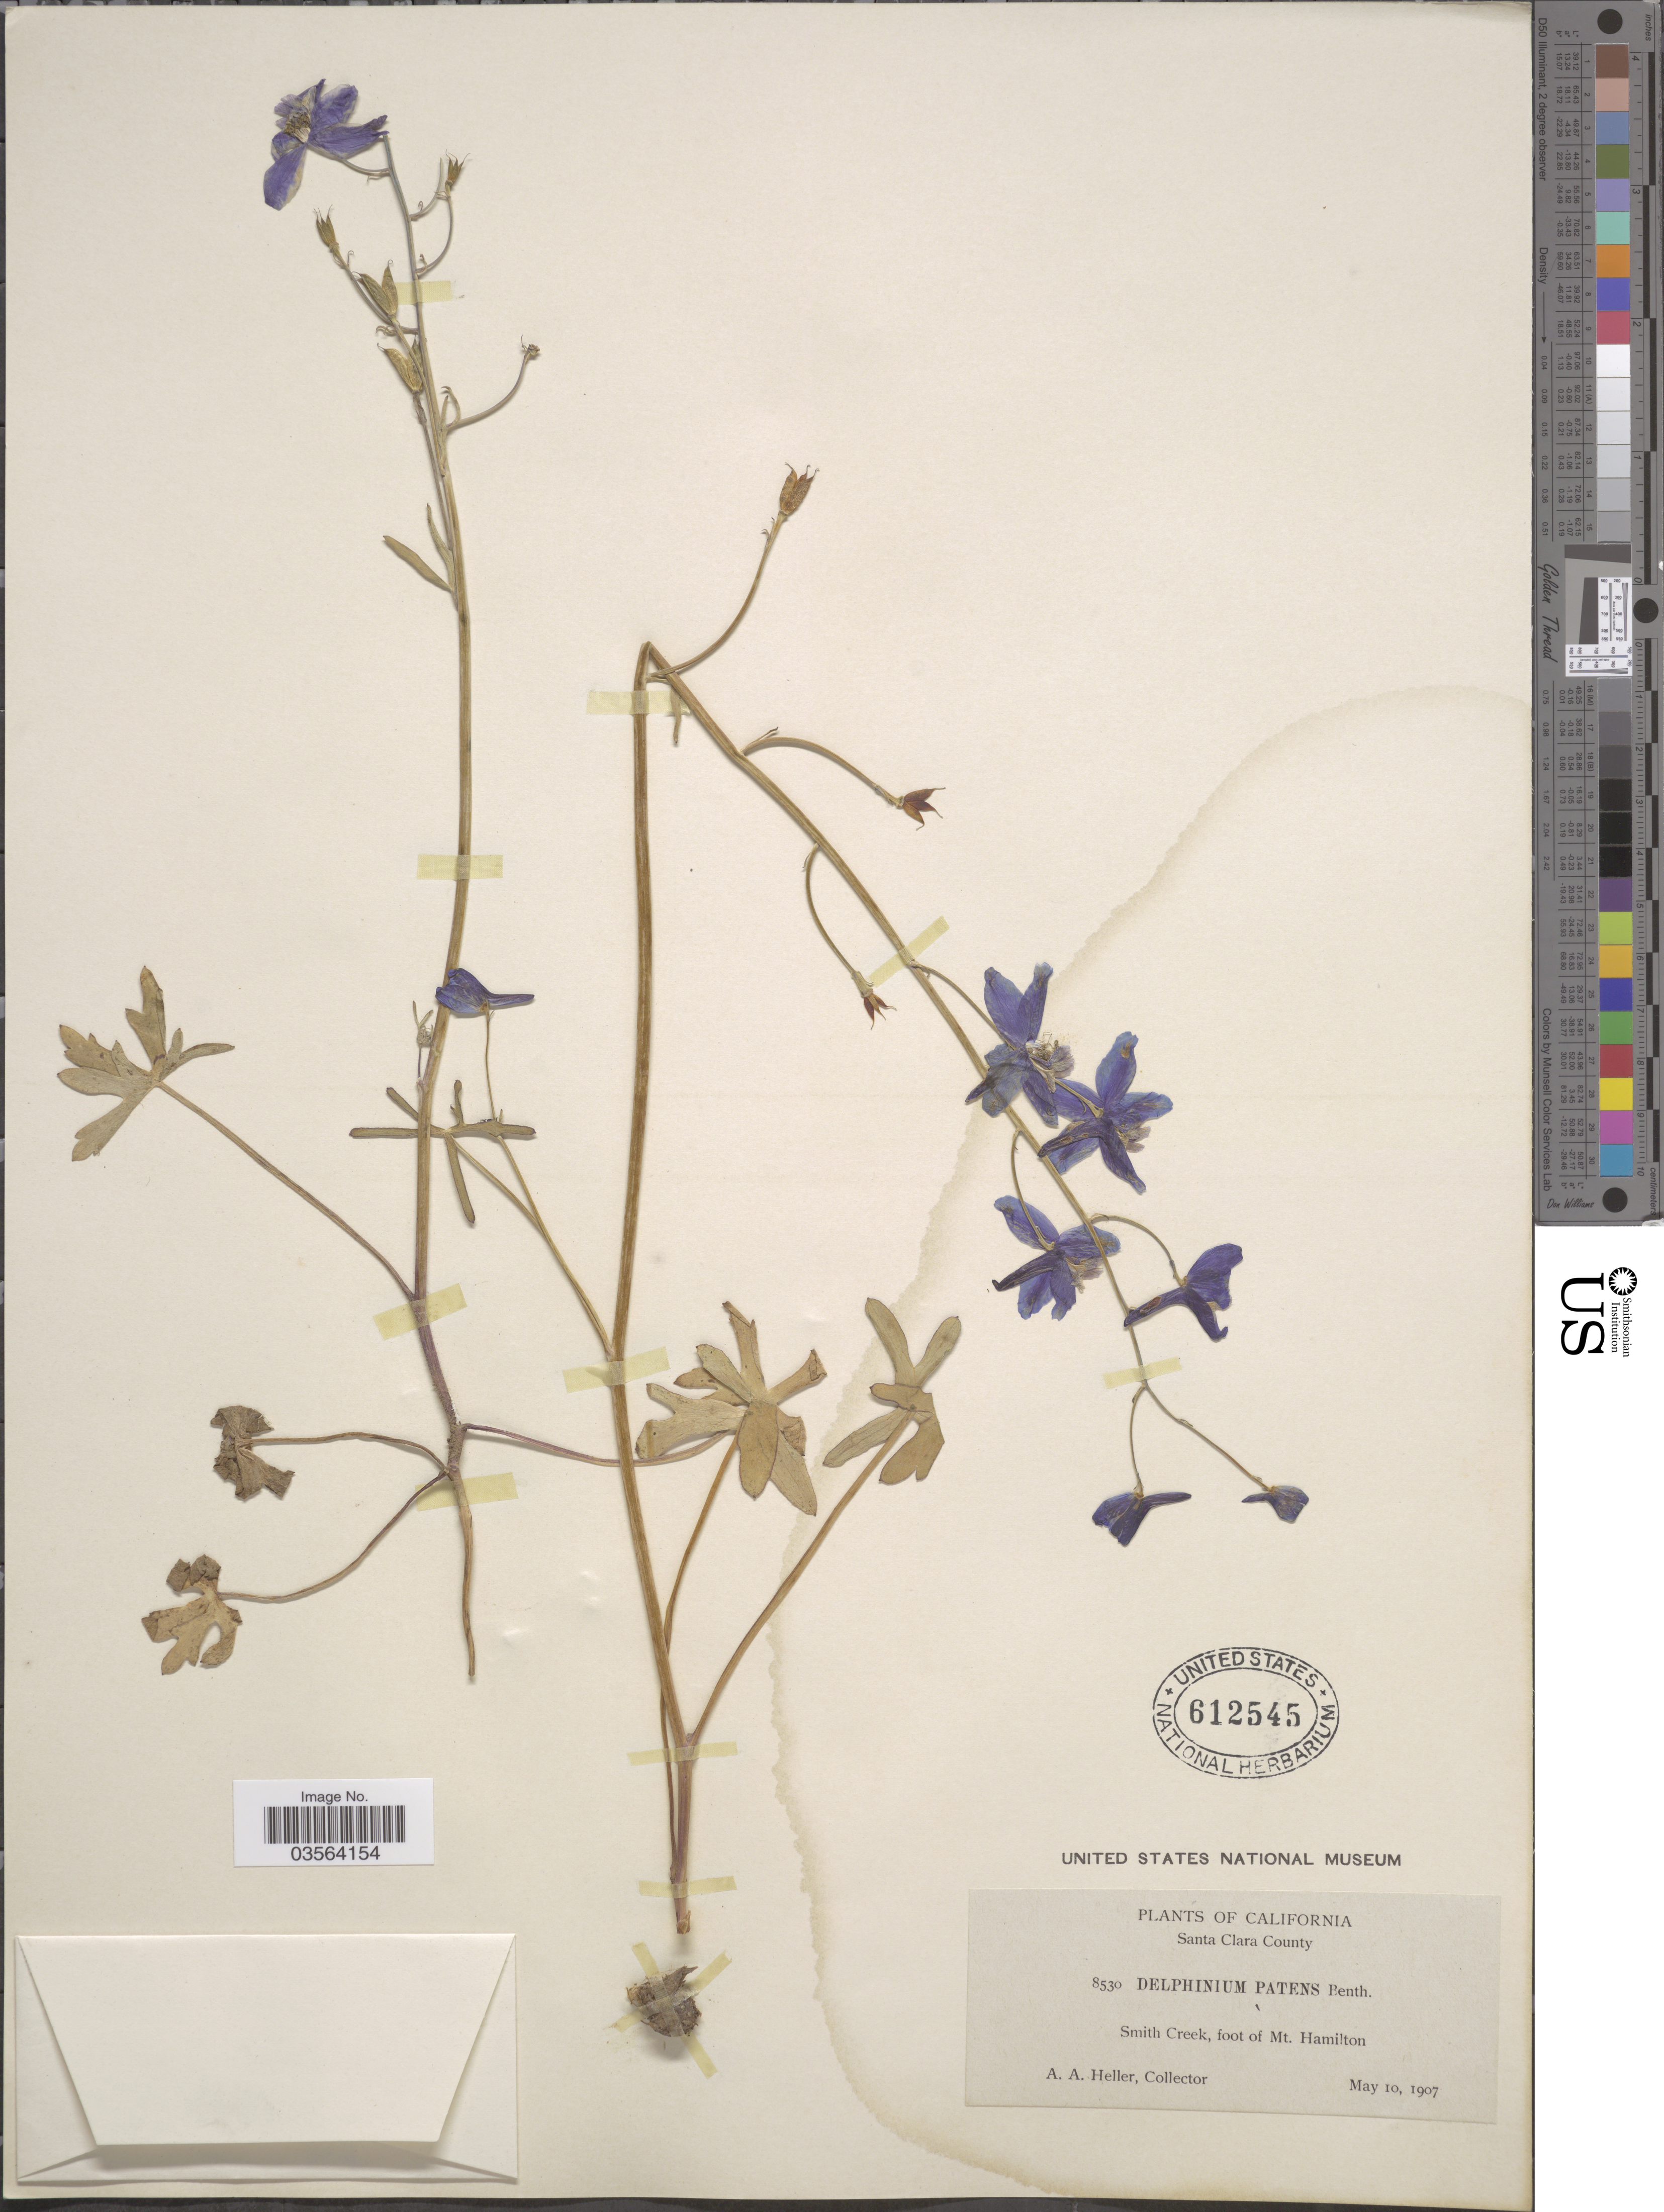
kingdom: Plantae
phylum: Tracheophyta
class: Magnoliopsida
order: Ranunculales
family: Ranunculaceae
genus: Delphinium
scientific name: Delphinium patens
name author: Benth.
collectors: A. A. Heller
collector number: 8530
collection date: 1907-05-10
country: United States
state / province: California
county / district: Santa Clara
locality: Santa Clara County. Smith Creek, foot of Mt. Hamilton.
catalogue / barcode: US 612545